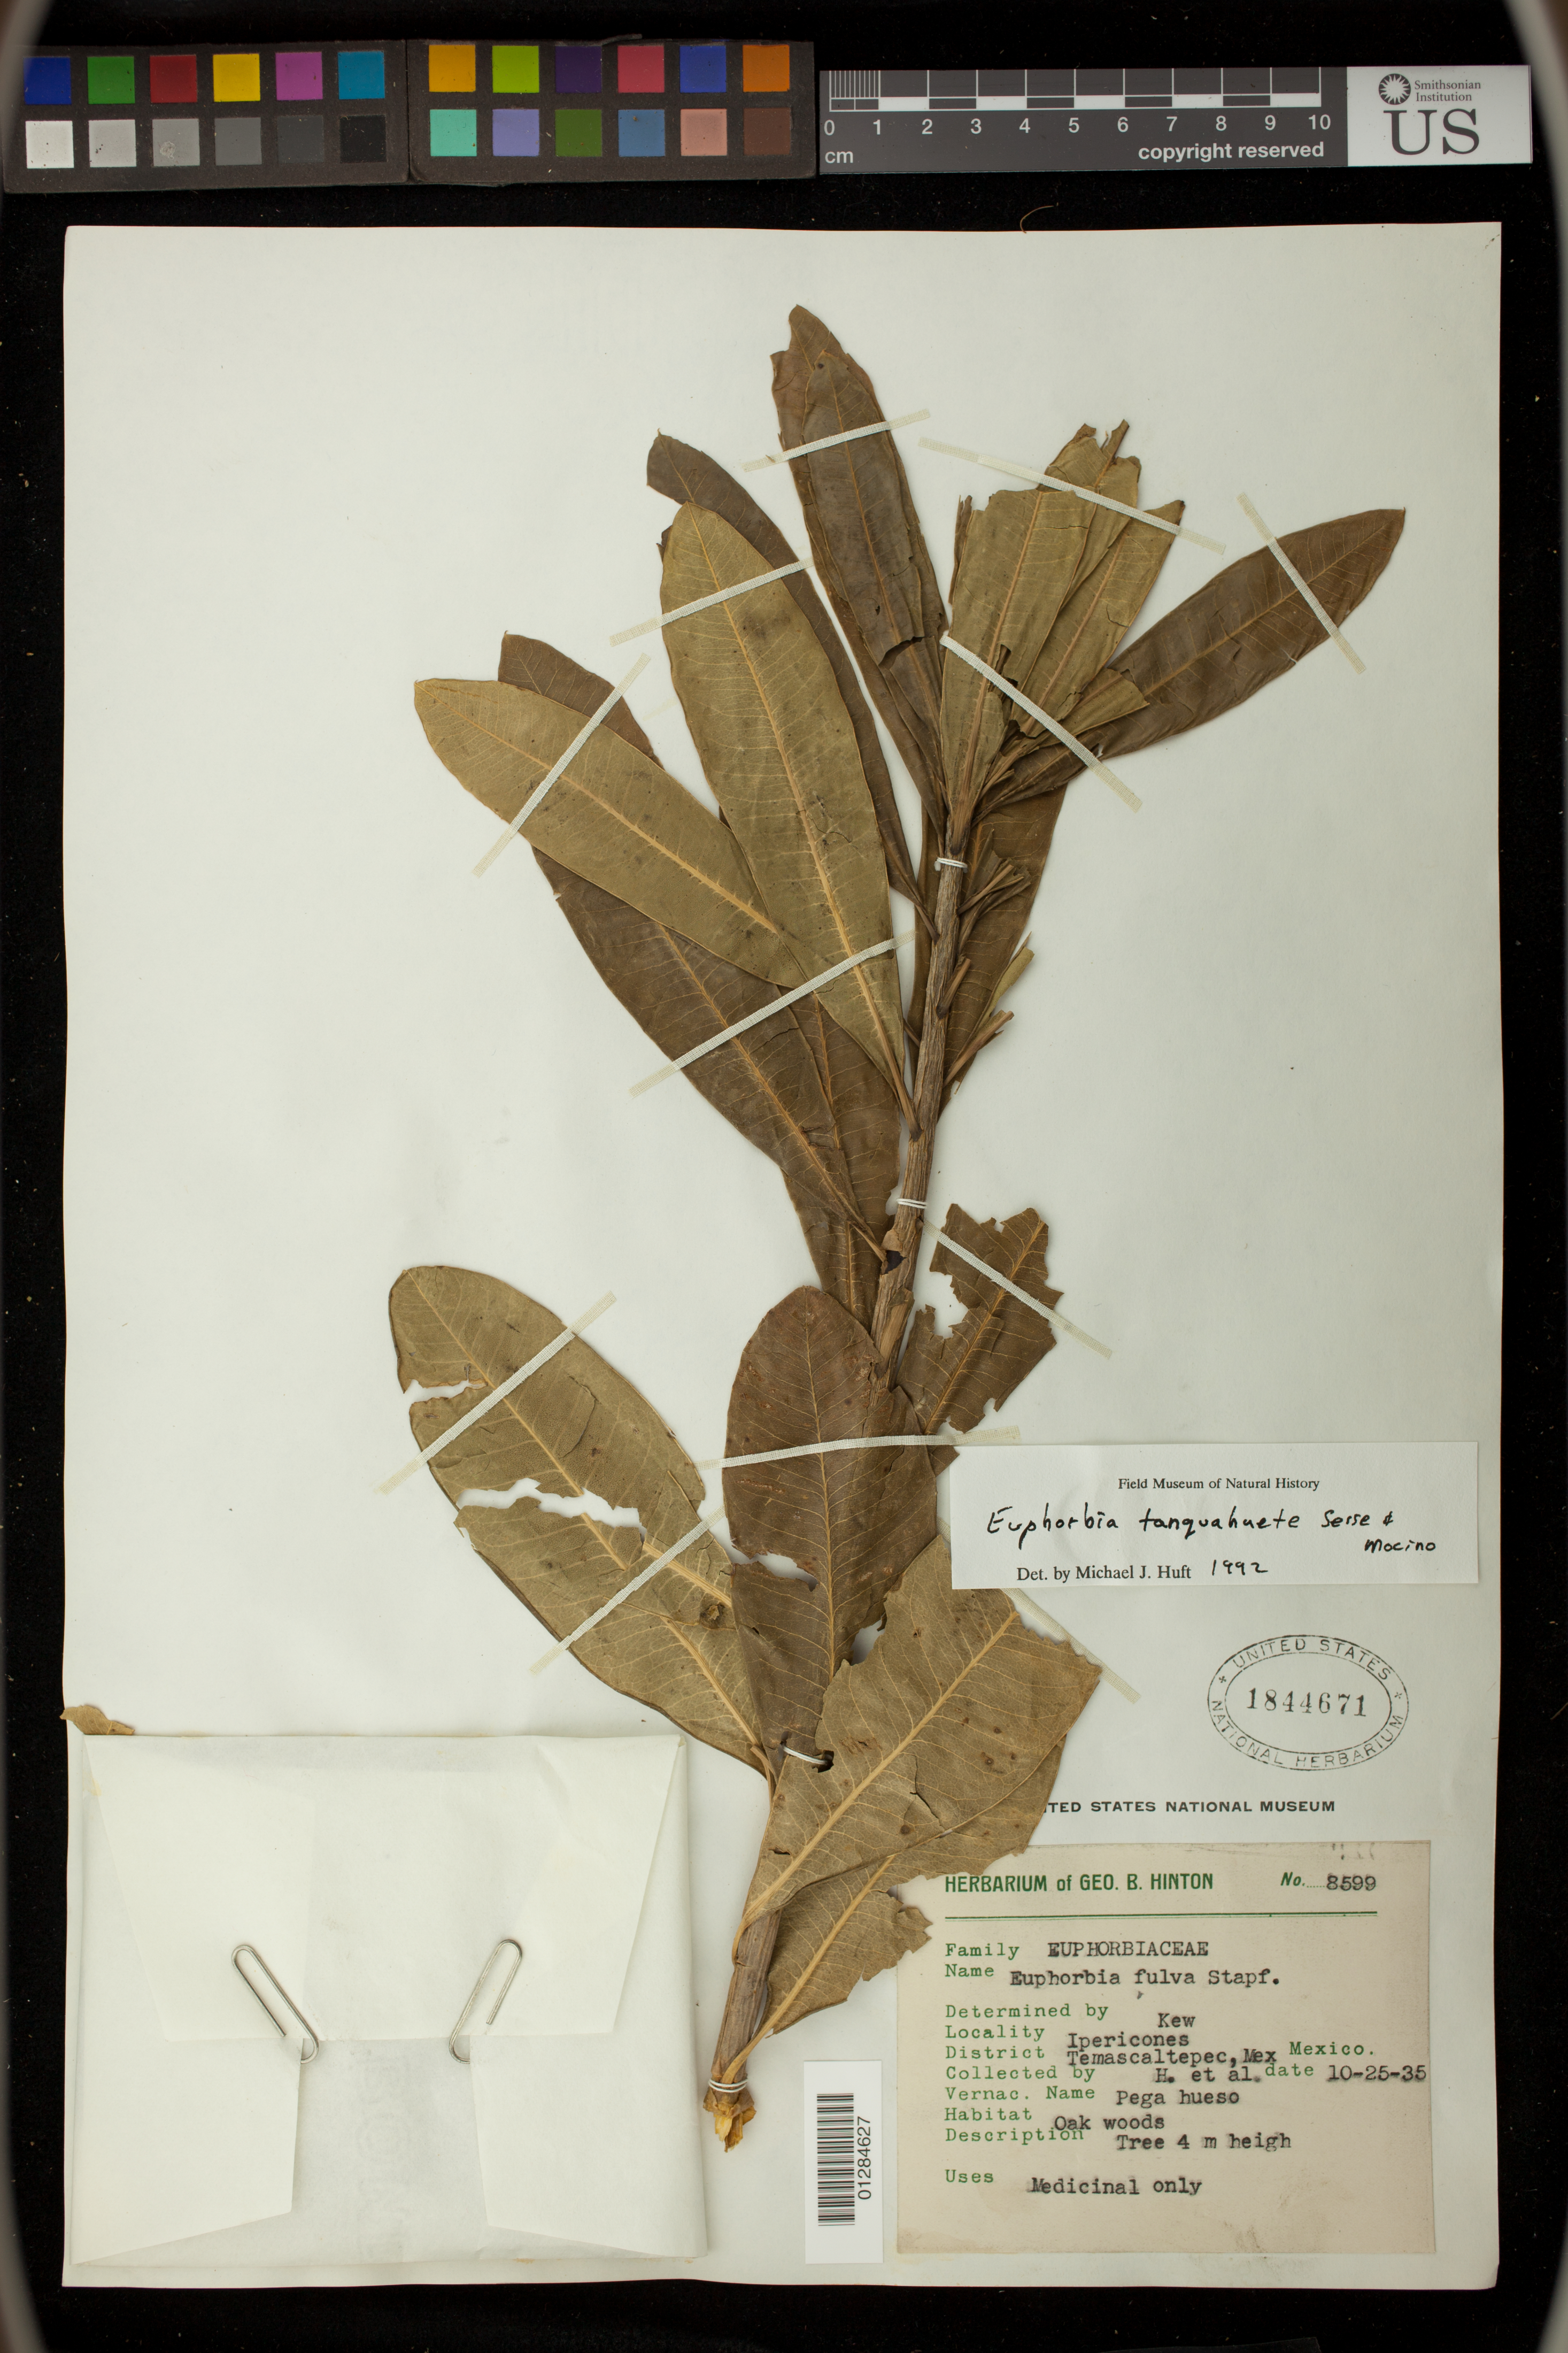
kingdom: Plantae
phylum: Tracheophyta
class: Magnoliopsida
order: Malpighiales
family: Euphorbiaceae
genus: Euphorbia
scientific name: Euphorbia tanquahuete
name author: Sessé & Moc.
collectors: G. B. Hinton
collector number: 8599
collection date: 1935-10-25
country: Mexico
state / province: México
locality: Temascaltepec, Ipericones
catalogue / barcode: US 1844671